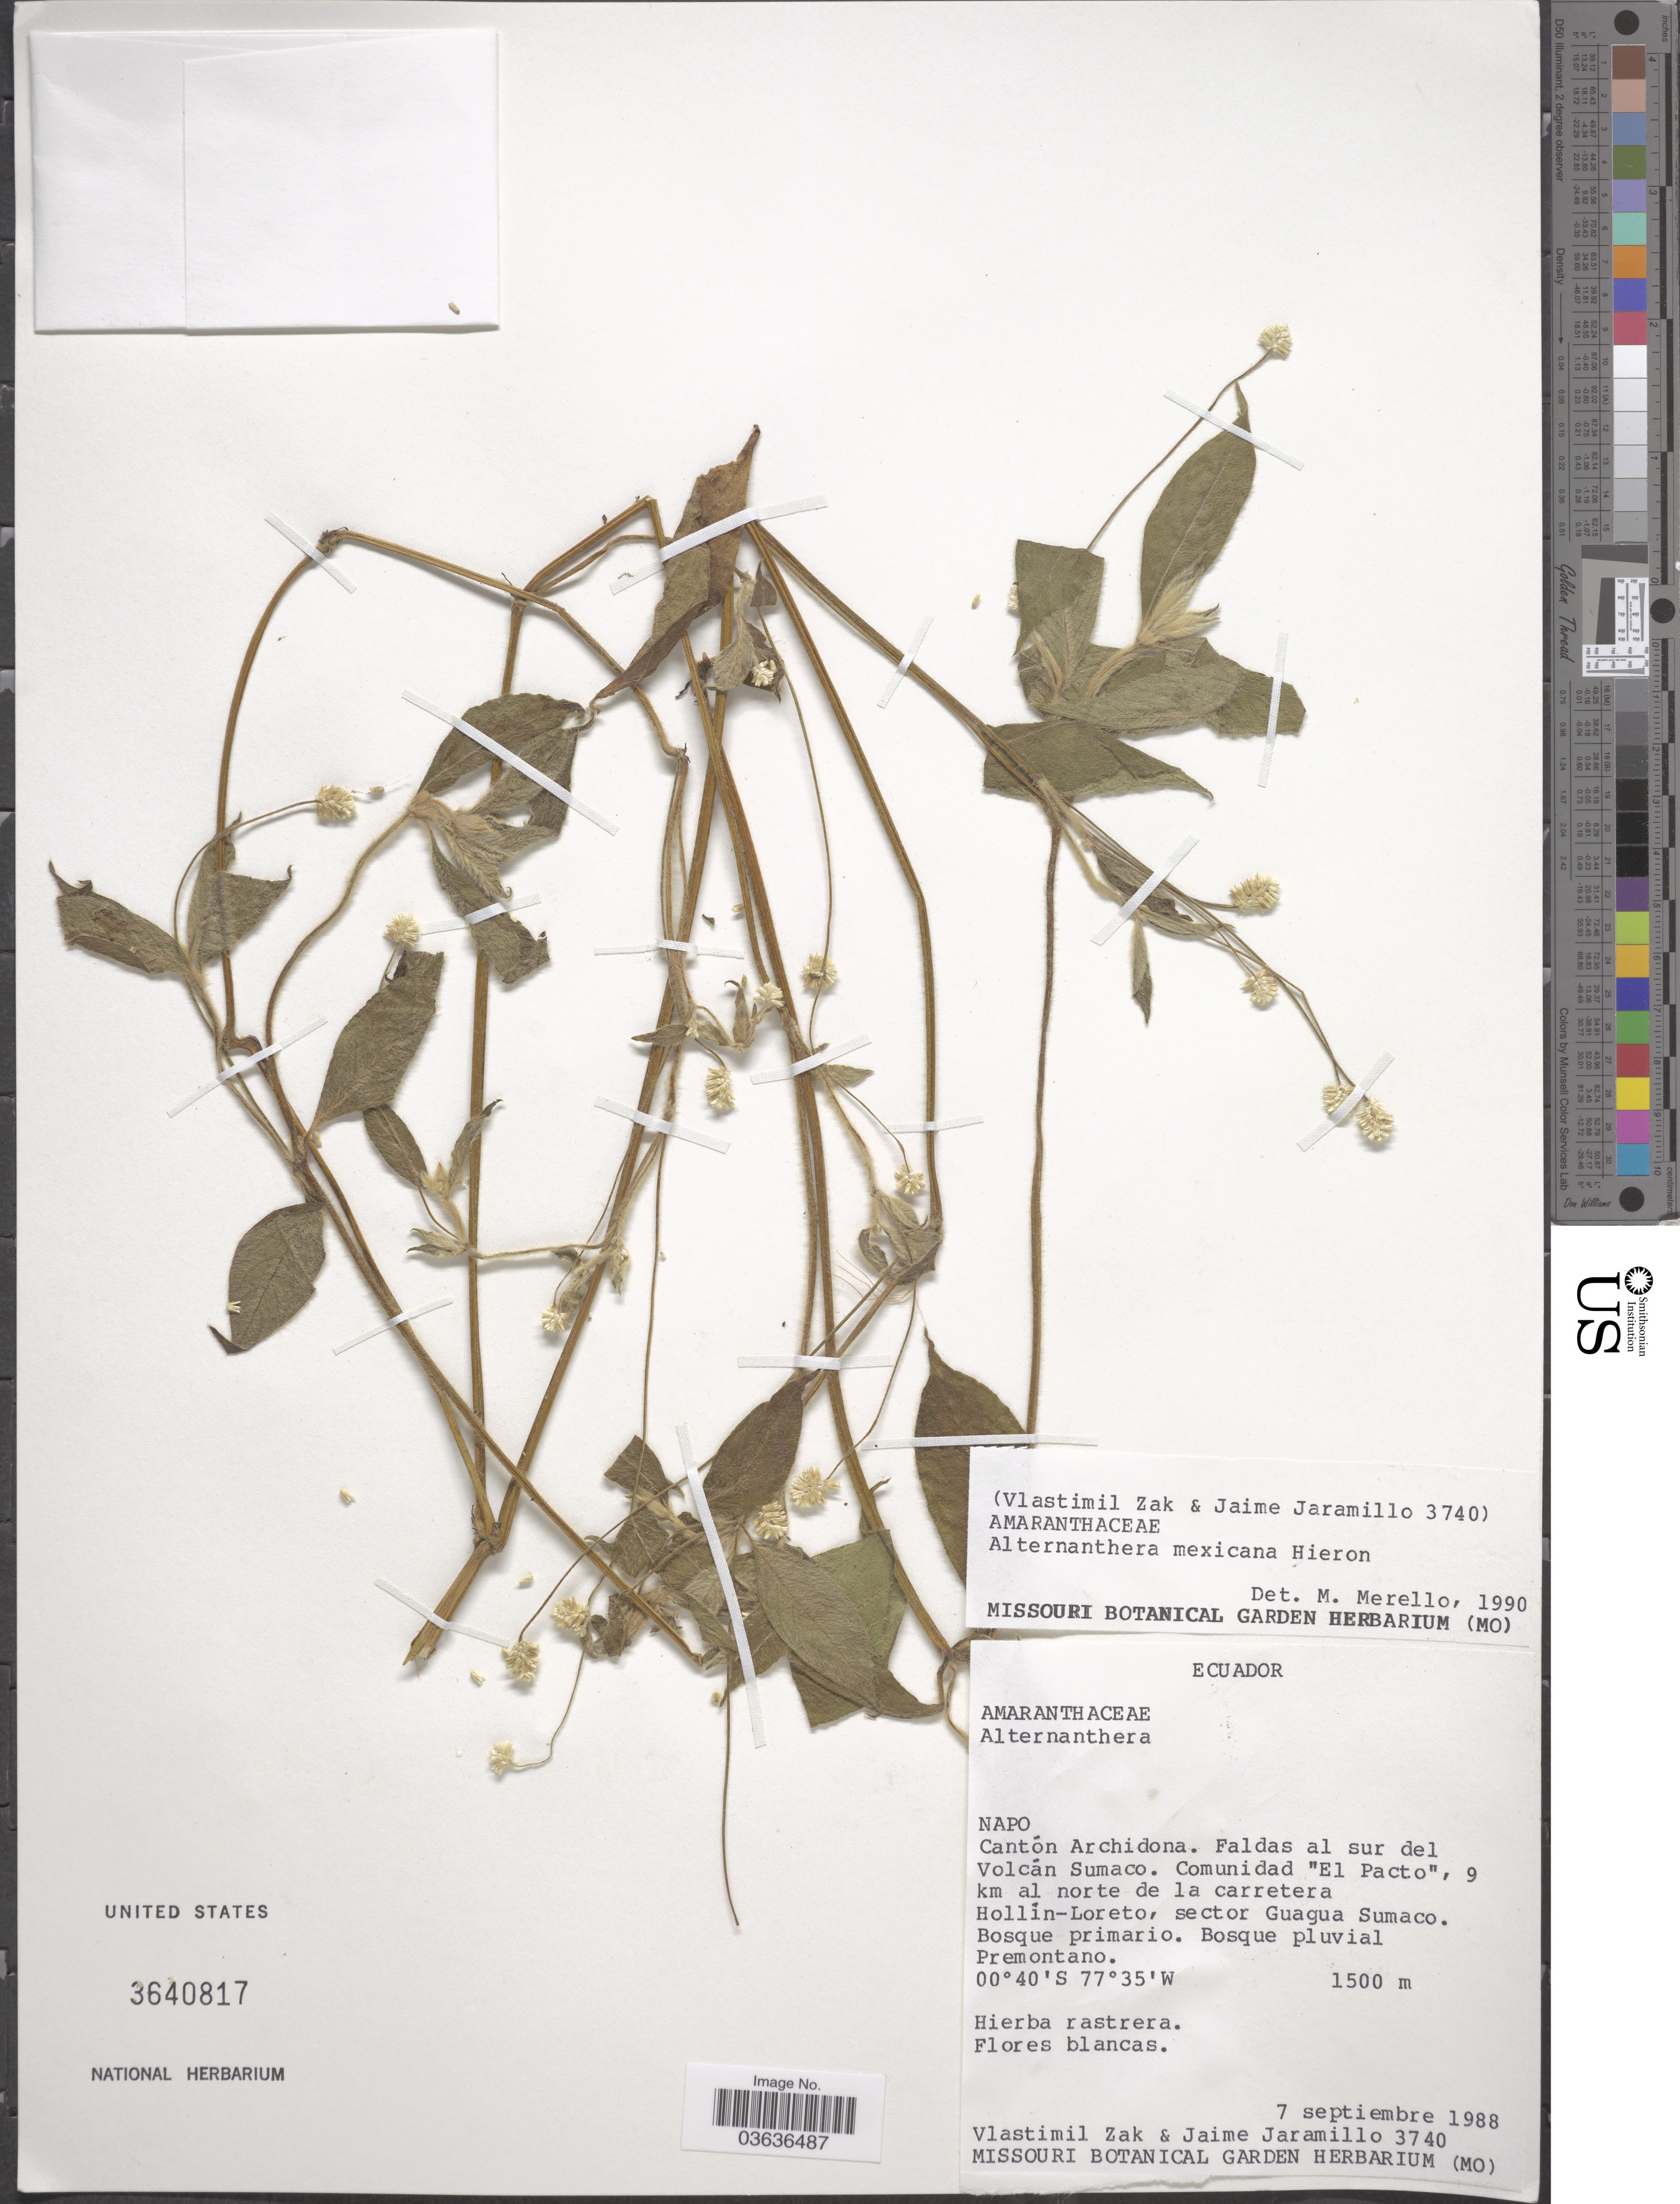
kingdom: Plantae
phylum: Tracheophyta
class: Magnoliopsida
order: Caryophyllales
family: Amaranthaceae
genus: Alternanthera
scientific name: Alternanthera mexicana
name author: Moq.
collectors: V. Zak & J. Jaramillo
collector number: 3740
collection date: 1988-09-07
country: Ecuador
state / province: Napo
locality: Cantón Archidona. Faldas al sur del Volcán Sumaco. Comunidad "El Pacto", 9 km al norte de la carretera Hollín-Loreto, sector Guagua Sumaco.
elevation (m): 1500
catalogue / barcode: US 3640817